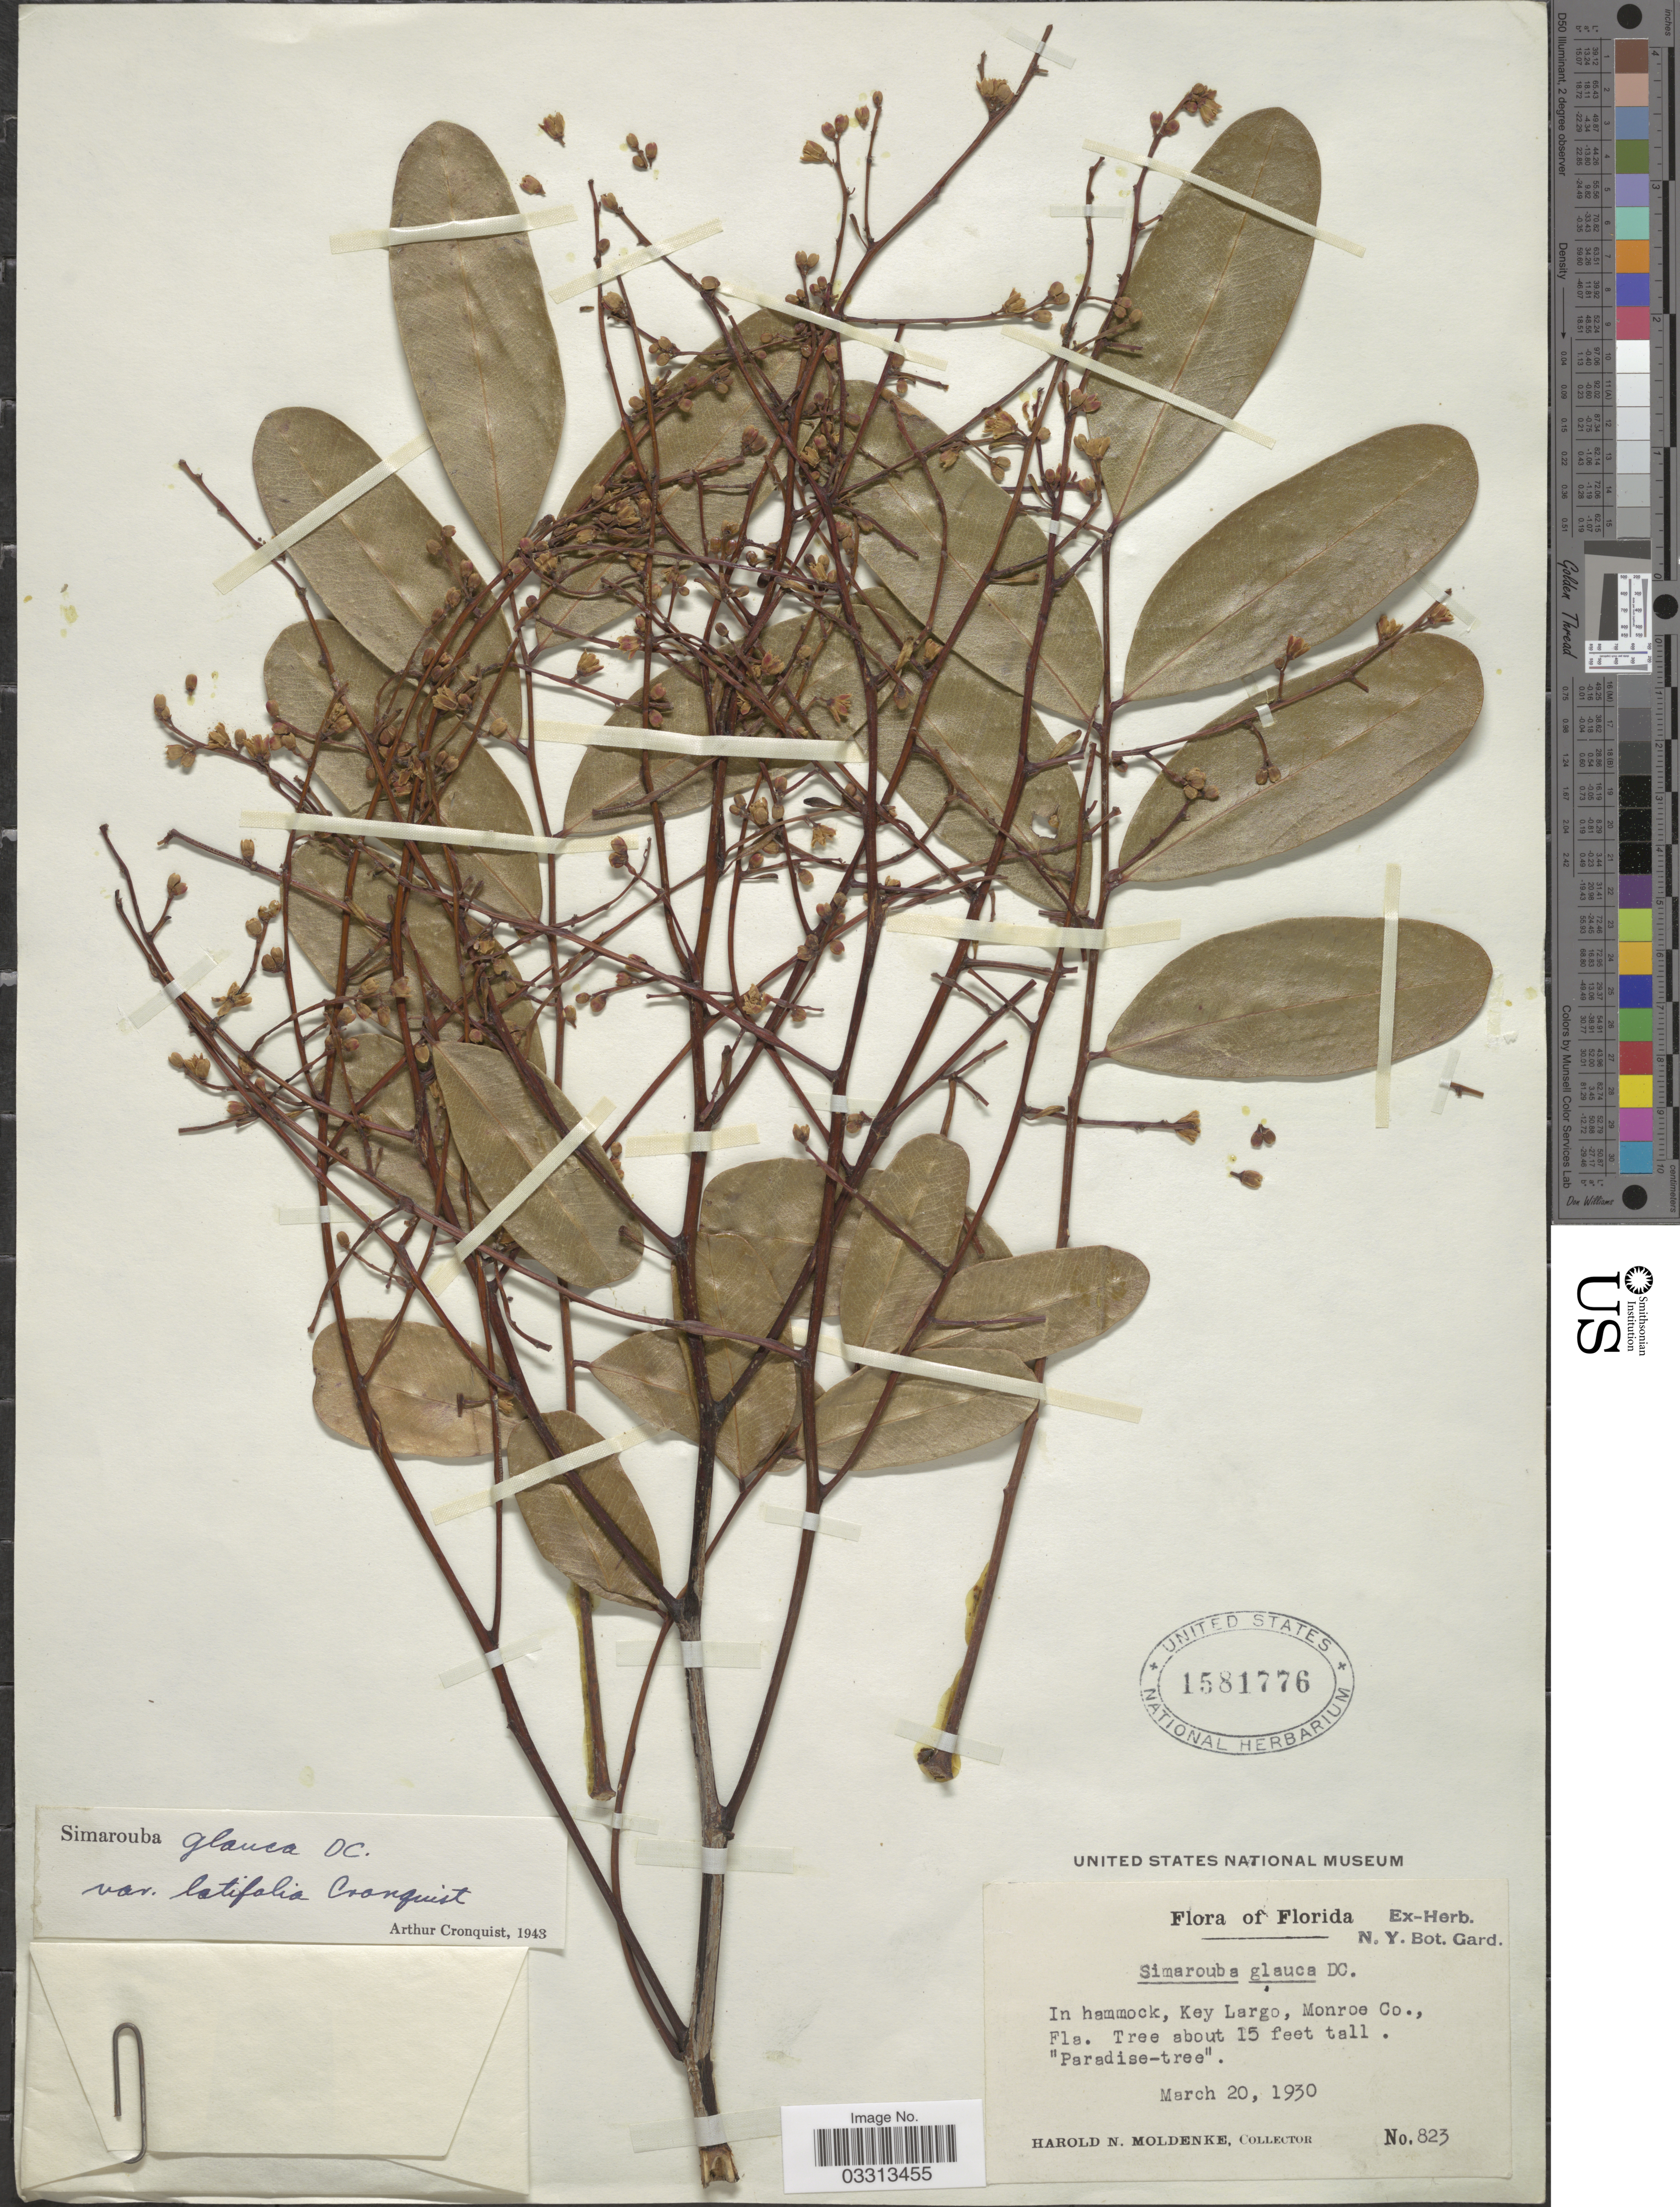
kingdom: Plantae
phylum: Tracheophyta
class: Magnoliopsida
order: Sapindales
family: Simaroubaceae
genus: Simarouba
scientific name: Simarouba glauca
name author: DC.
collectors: H. N. Moldenke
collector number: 823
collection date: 1930-03-20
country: United States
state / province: Florida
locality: In hammock, Key Largo, Monroe Co., Fla.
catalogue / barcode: US 1581776